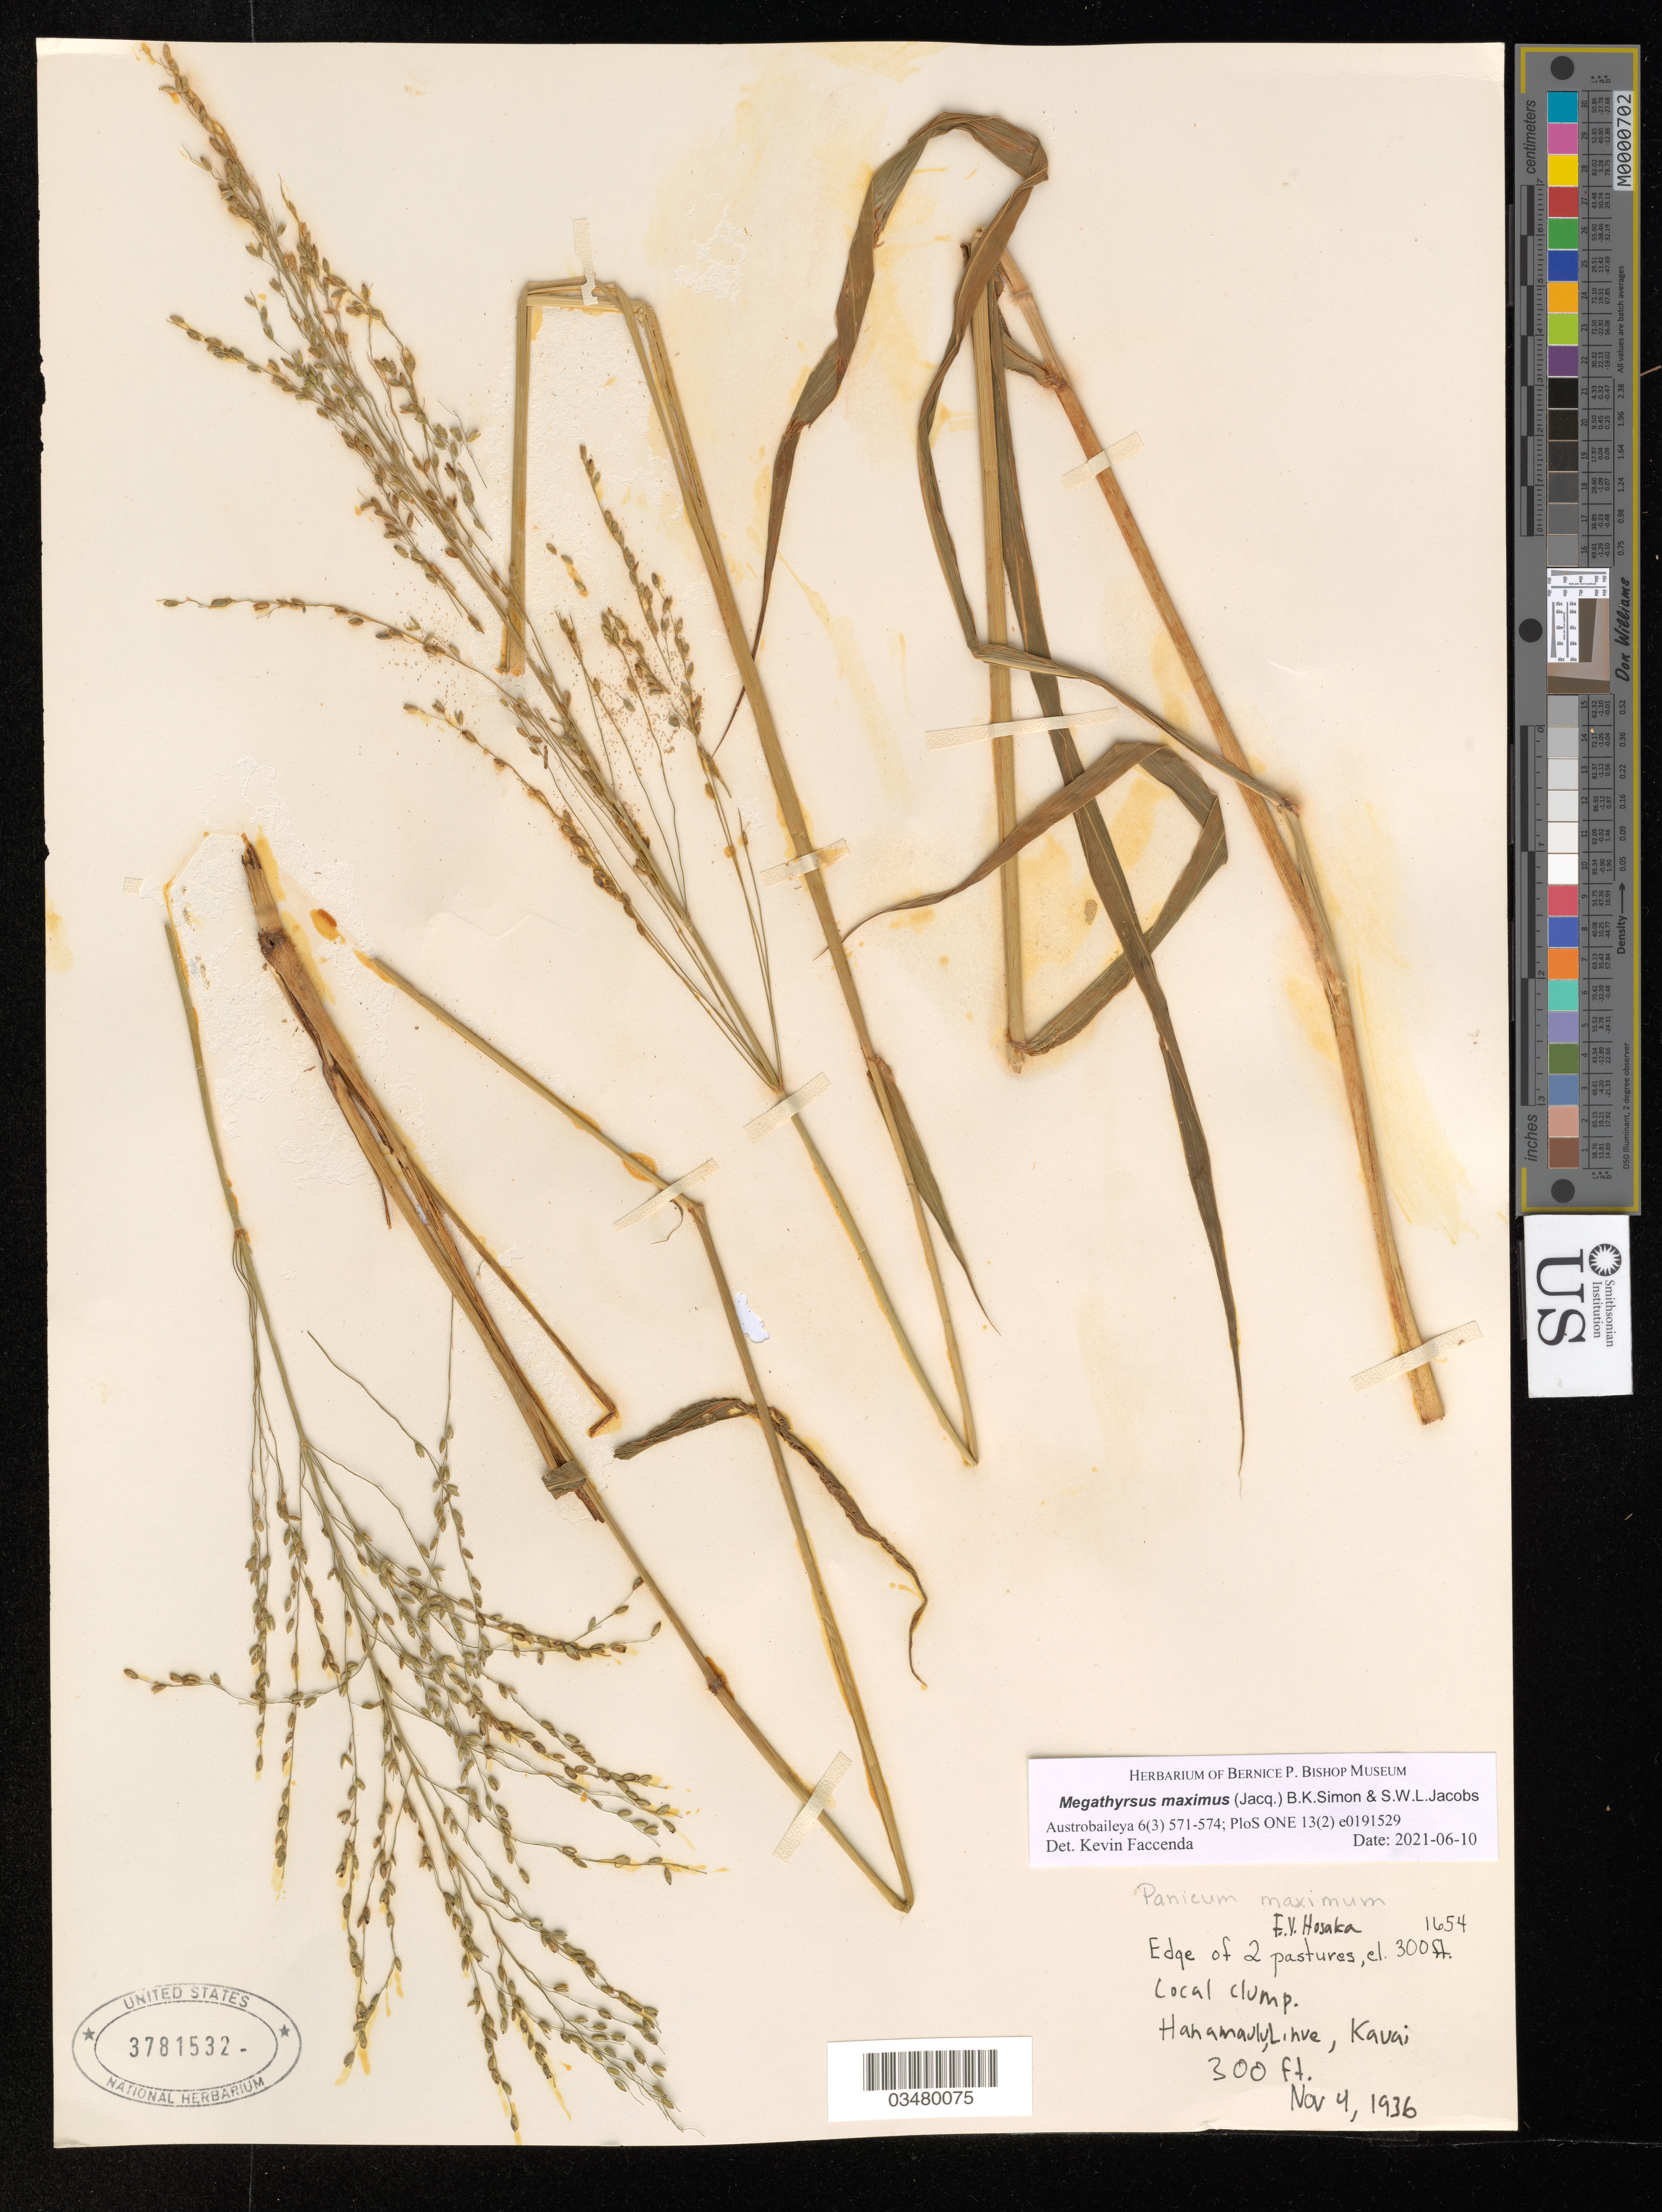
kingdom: Plantae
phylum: Tracheophyta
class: Liliopsida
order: Poales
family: Poaceae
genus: Megathyrsus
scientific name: Megathyrsus maximus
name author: (Jacq.) B.K. Simon & S.W.L. Jacobs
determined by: Faccenda, K.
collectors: E. Y. Hosaka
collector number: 1654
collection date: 1936-11-04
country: United States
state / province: Hawaii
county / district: Kauai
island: Kauai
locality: Edge of 2 pastures, Hanamaulu, Lihue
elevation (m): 91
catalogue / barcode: US 3781532